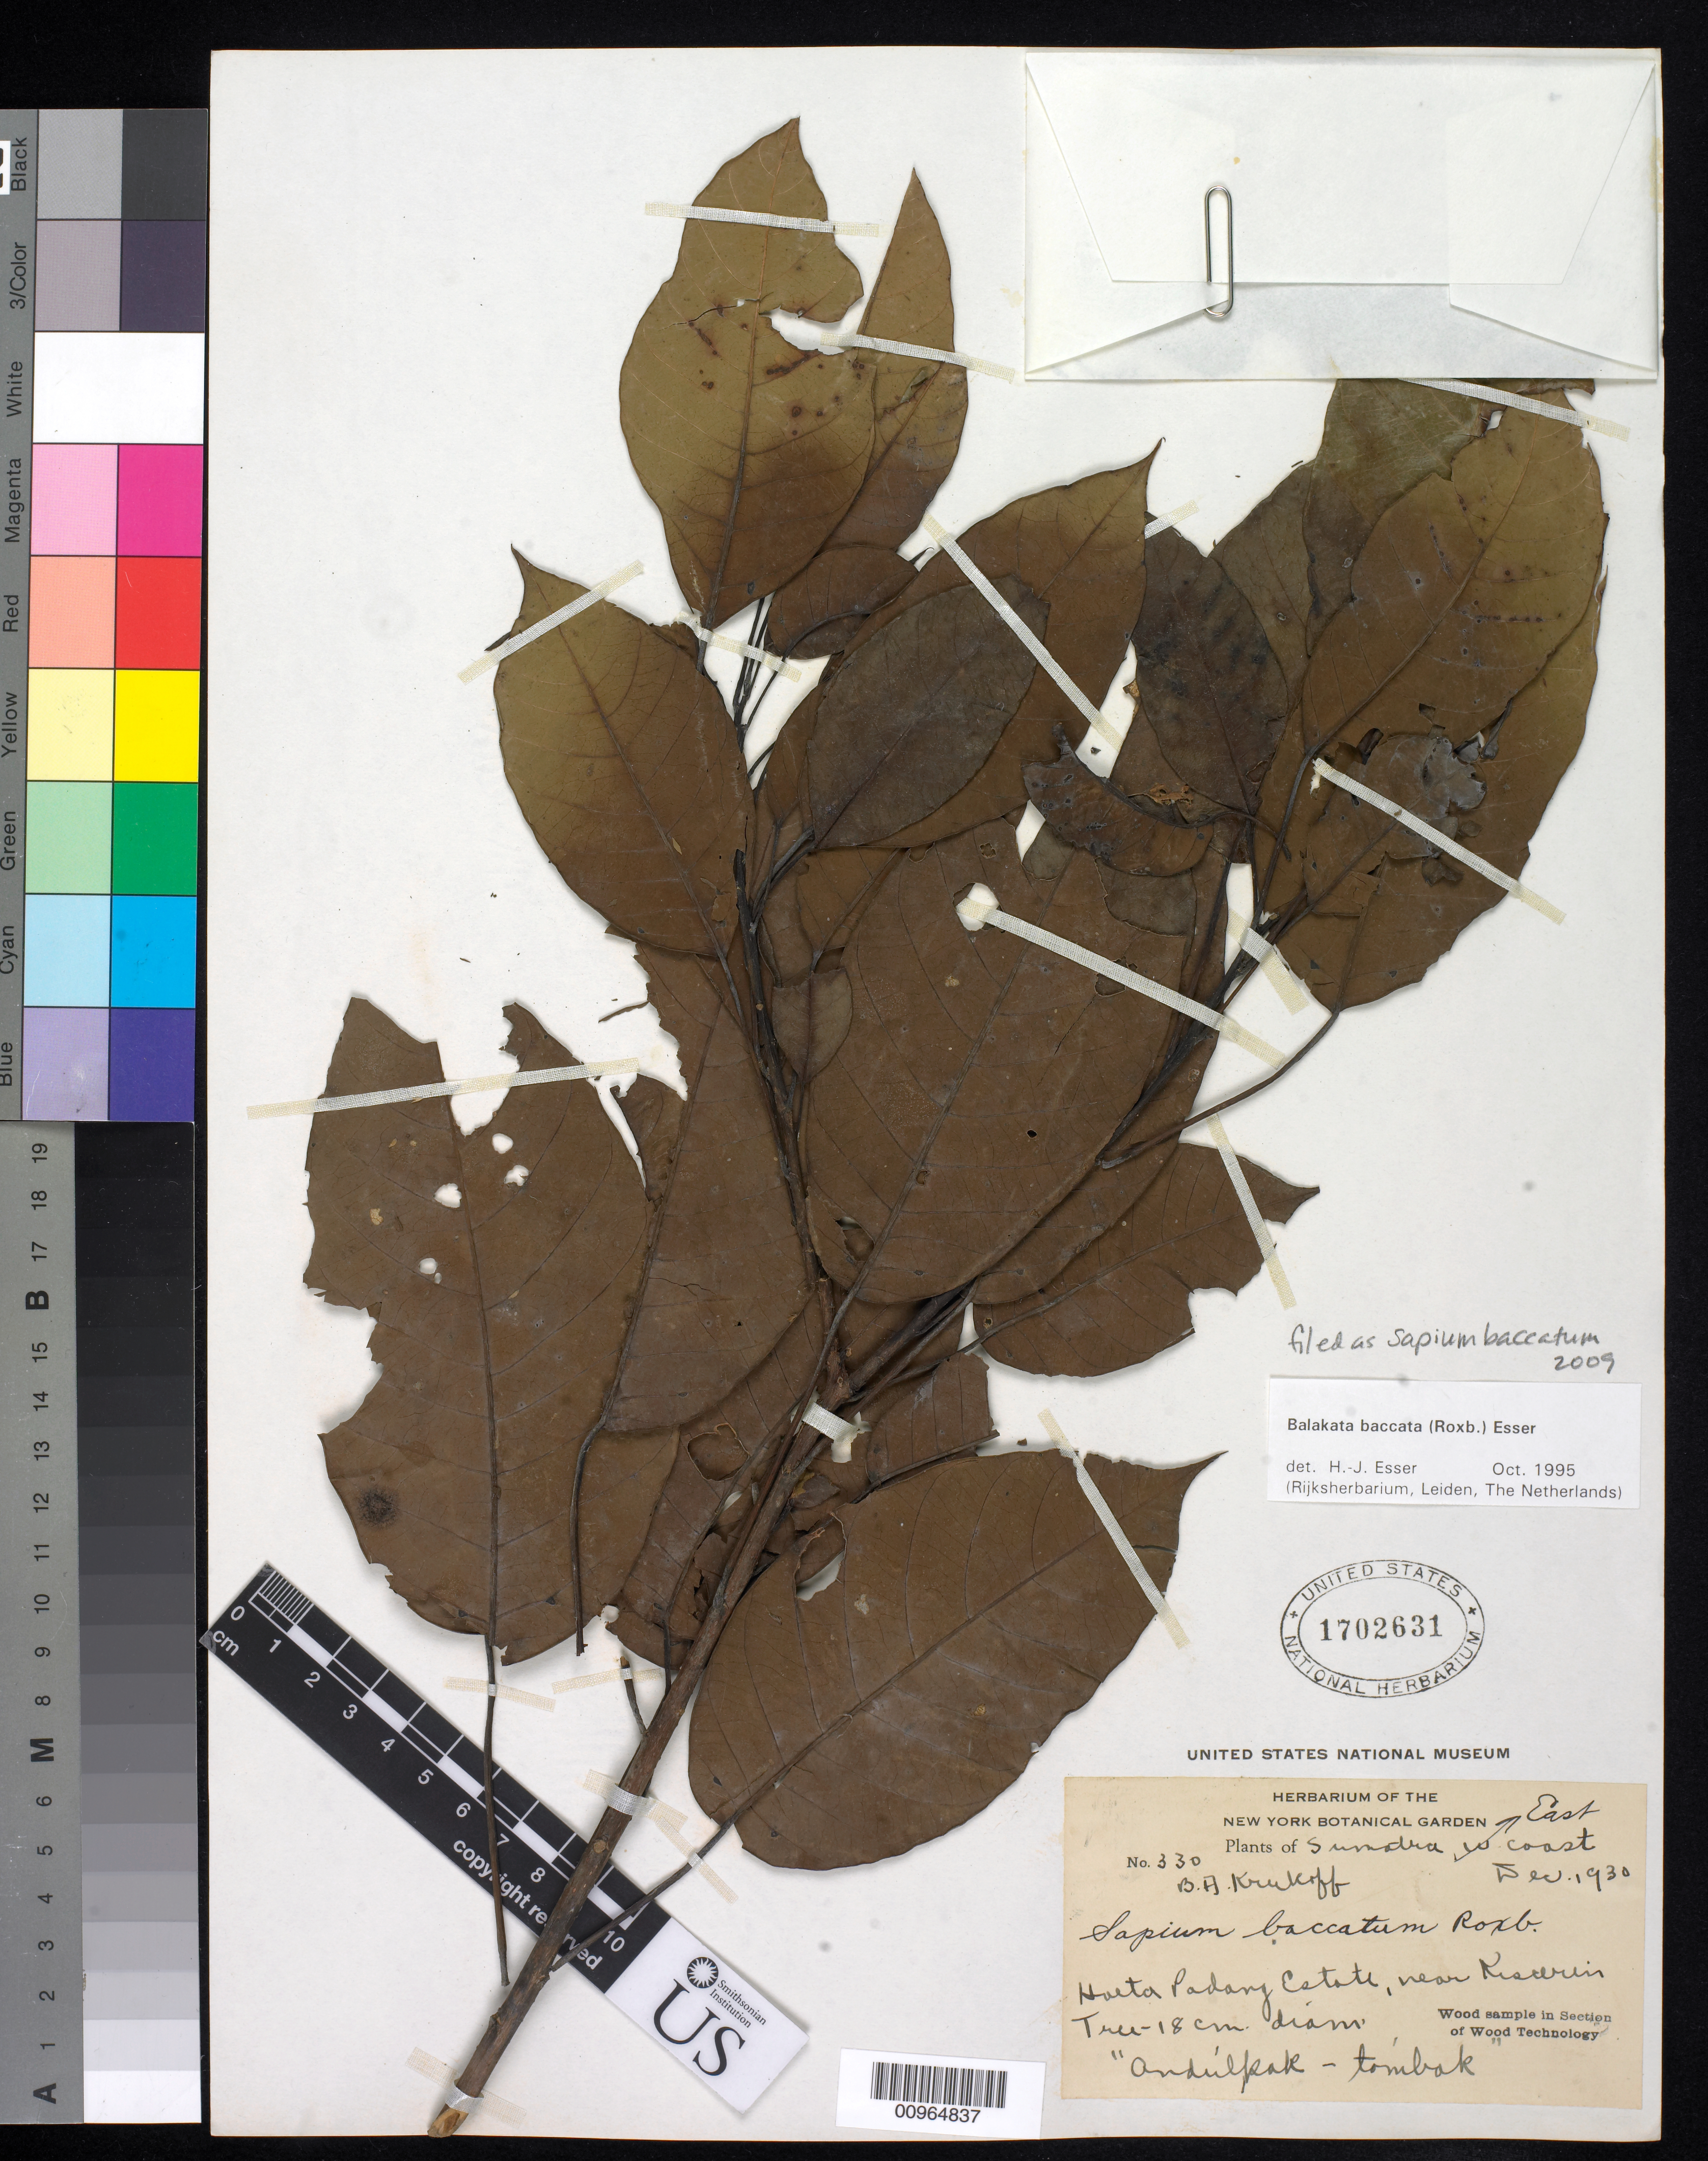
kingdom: Plantae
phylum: Tracheophyta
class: Magnoliopsida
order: Malpighiales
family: Euphorbiaceae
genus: Sapium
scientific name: Sapium baccatum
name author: Roxb.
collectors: B. A. Krukoff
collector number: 330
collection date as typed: Dec 1930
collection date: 1930-12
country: Indonesia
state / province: Sumatra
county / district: North Sumatra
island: Sumatra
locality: Continental Plantat. Co. Estate near Hoeta Padang, near Kisaran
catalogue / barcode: US 1702631